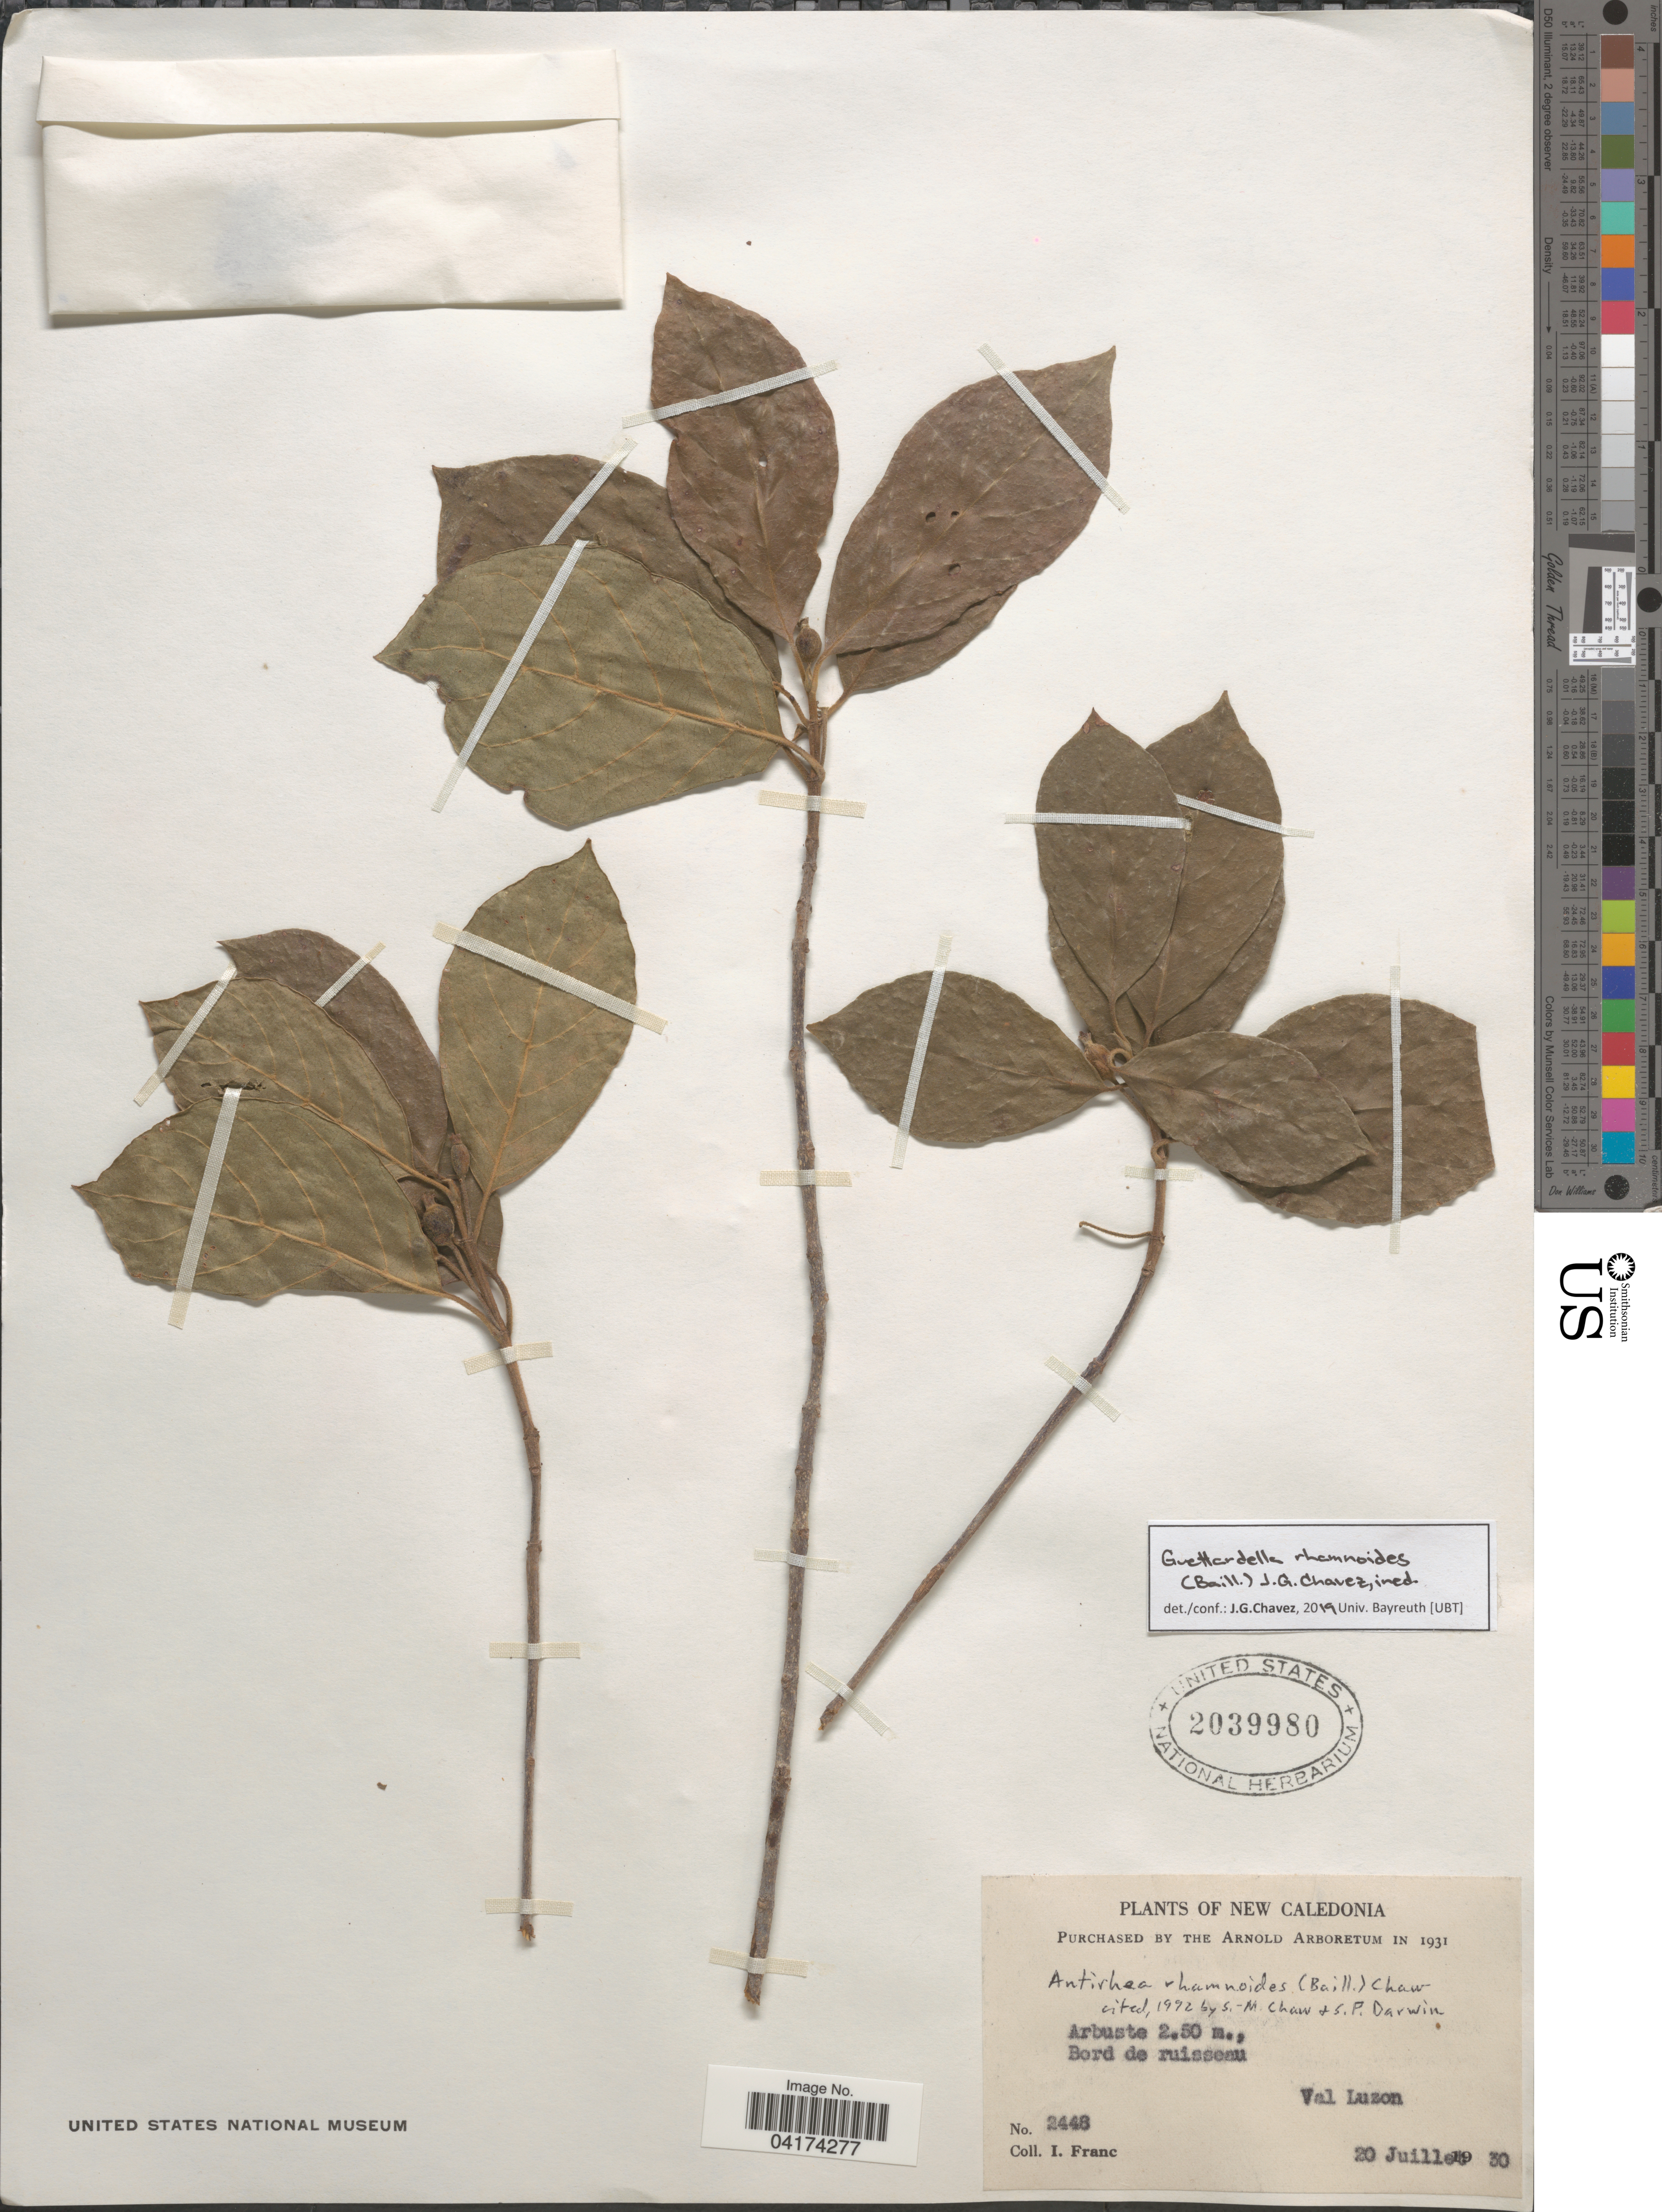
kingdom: Plantae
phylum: Tracheophyta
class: Magnoliopsida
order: Gentianales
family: Rubiaceae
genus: Guettardella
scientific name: Guettardella rhamnoides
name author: (Baill.) J.G. Chavez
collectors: I. Franc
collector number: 2448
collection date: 1930-07-20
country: New Caledonia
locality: Bord de ruisseau. Val Luzon.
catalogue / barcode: US 2039980